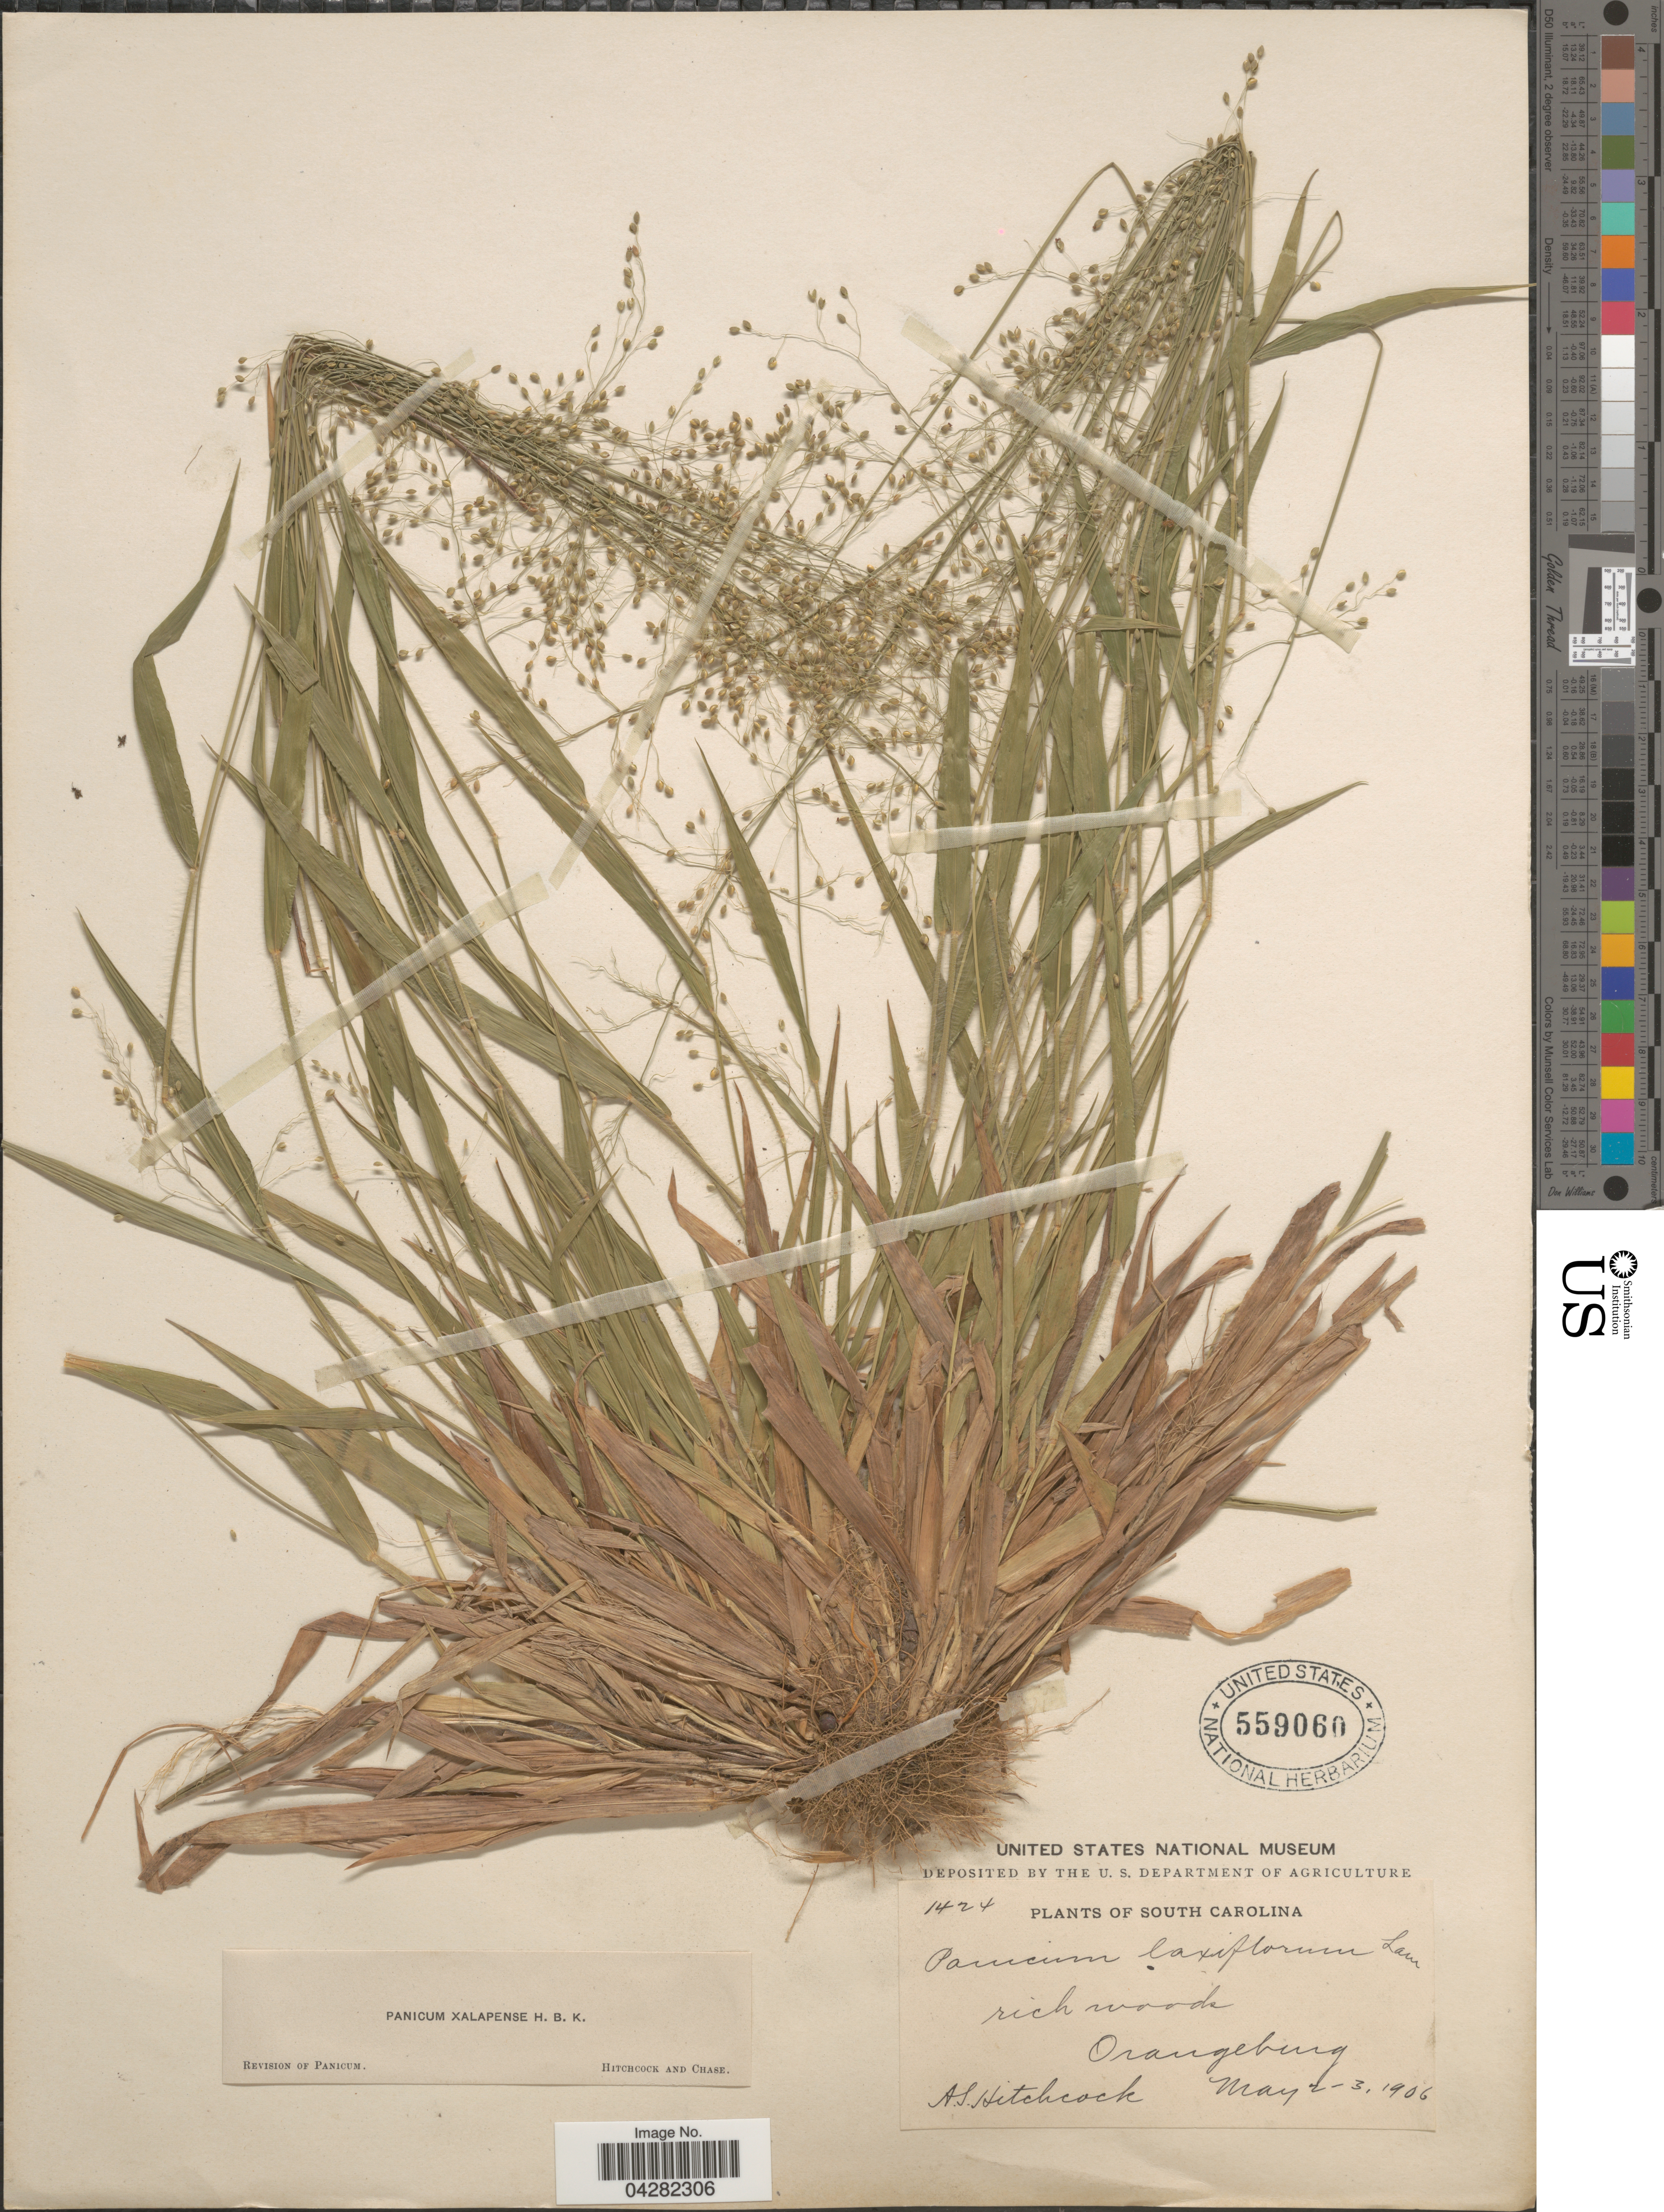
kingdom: Plantae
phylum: Tracheophyta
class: Liliopsida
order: Poales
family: Poaceae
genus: Dichanthelium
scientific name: Dichanthelium laxiflorum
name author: (Lam.) Gould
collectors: A. S. Hitchcock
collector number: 1424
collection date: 1906-05-02/1906-05-03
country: United States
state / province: South Carolina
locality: Rich woods. Orangeburg.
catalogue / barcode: US 559060